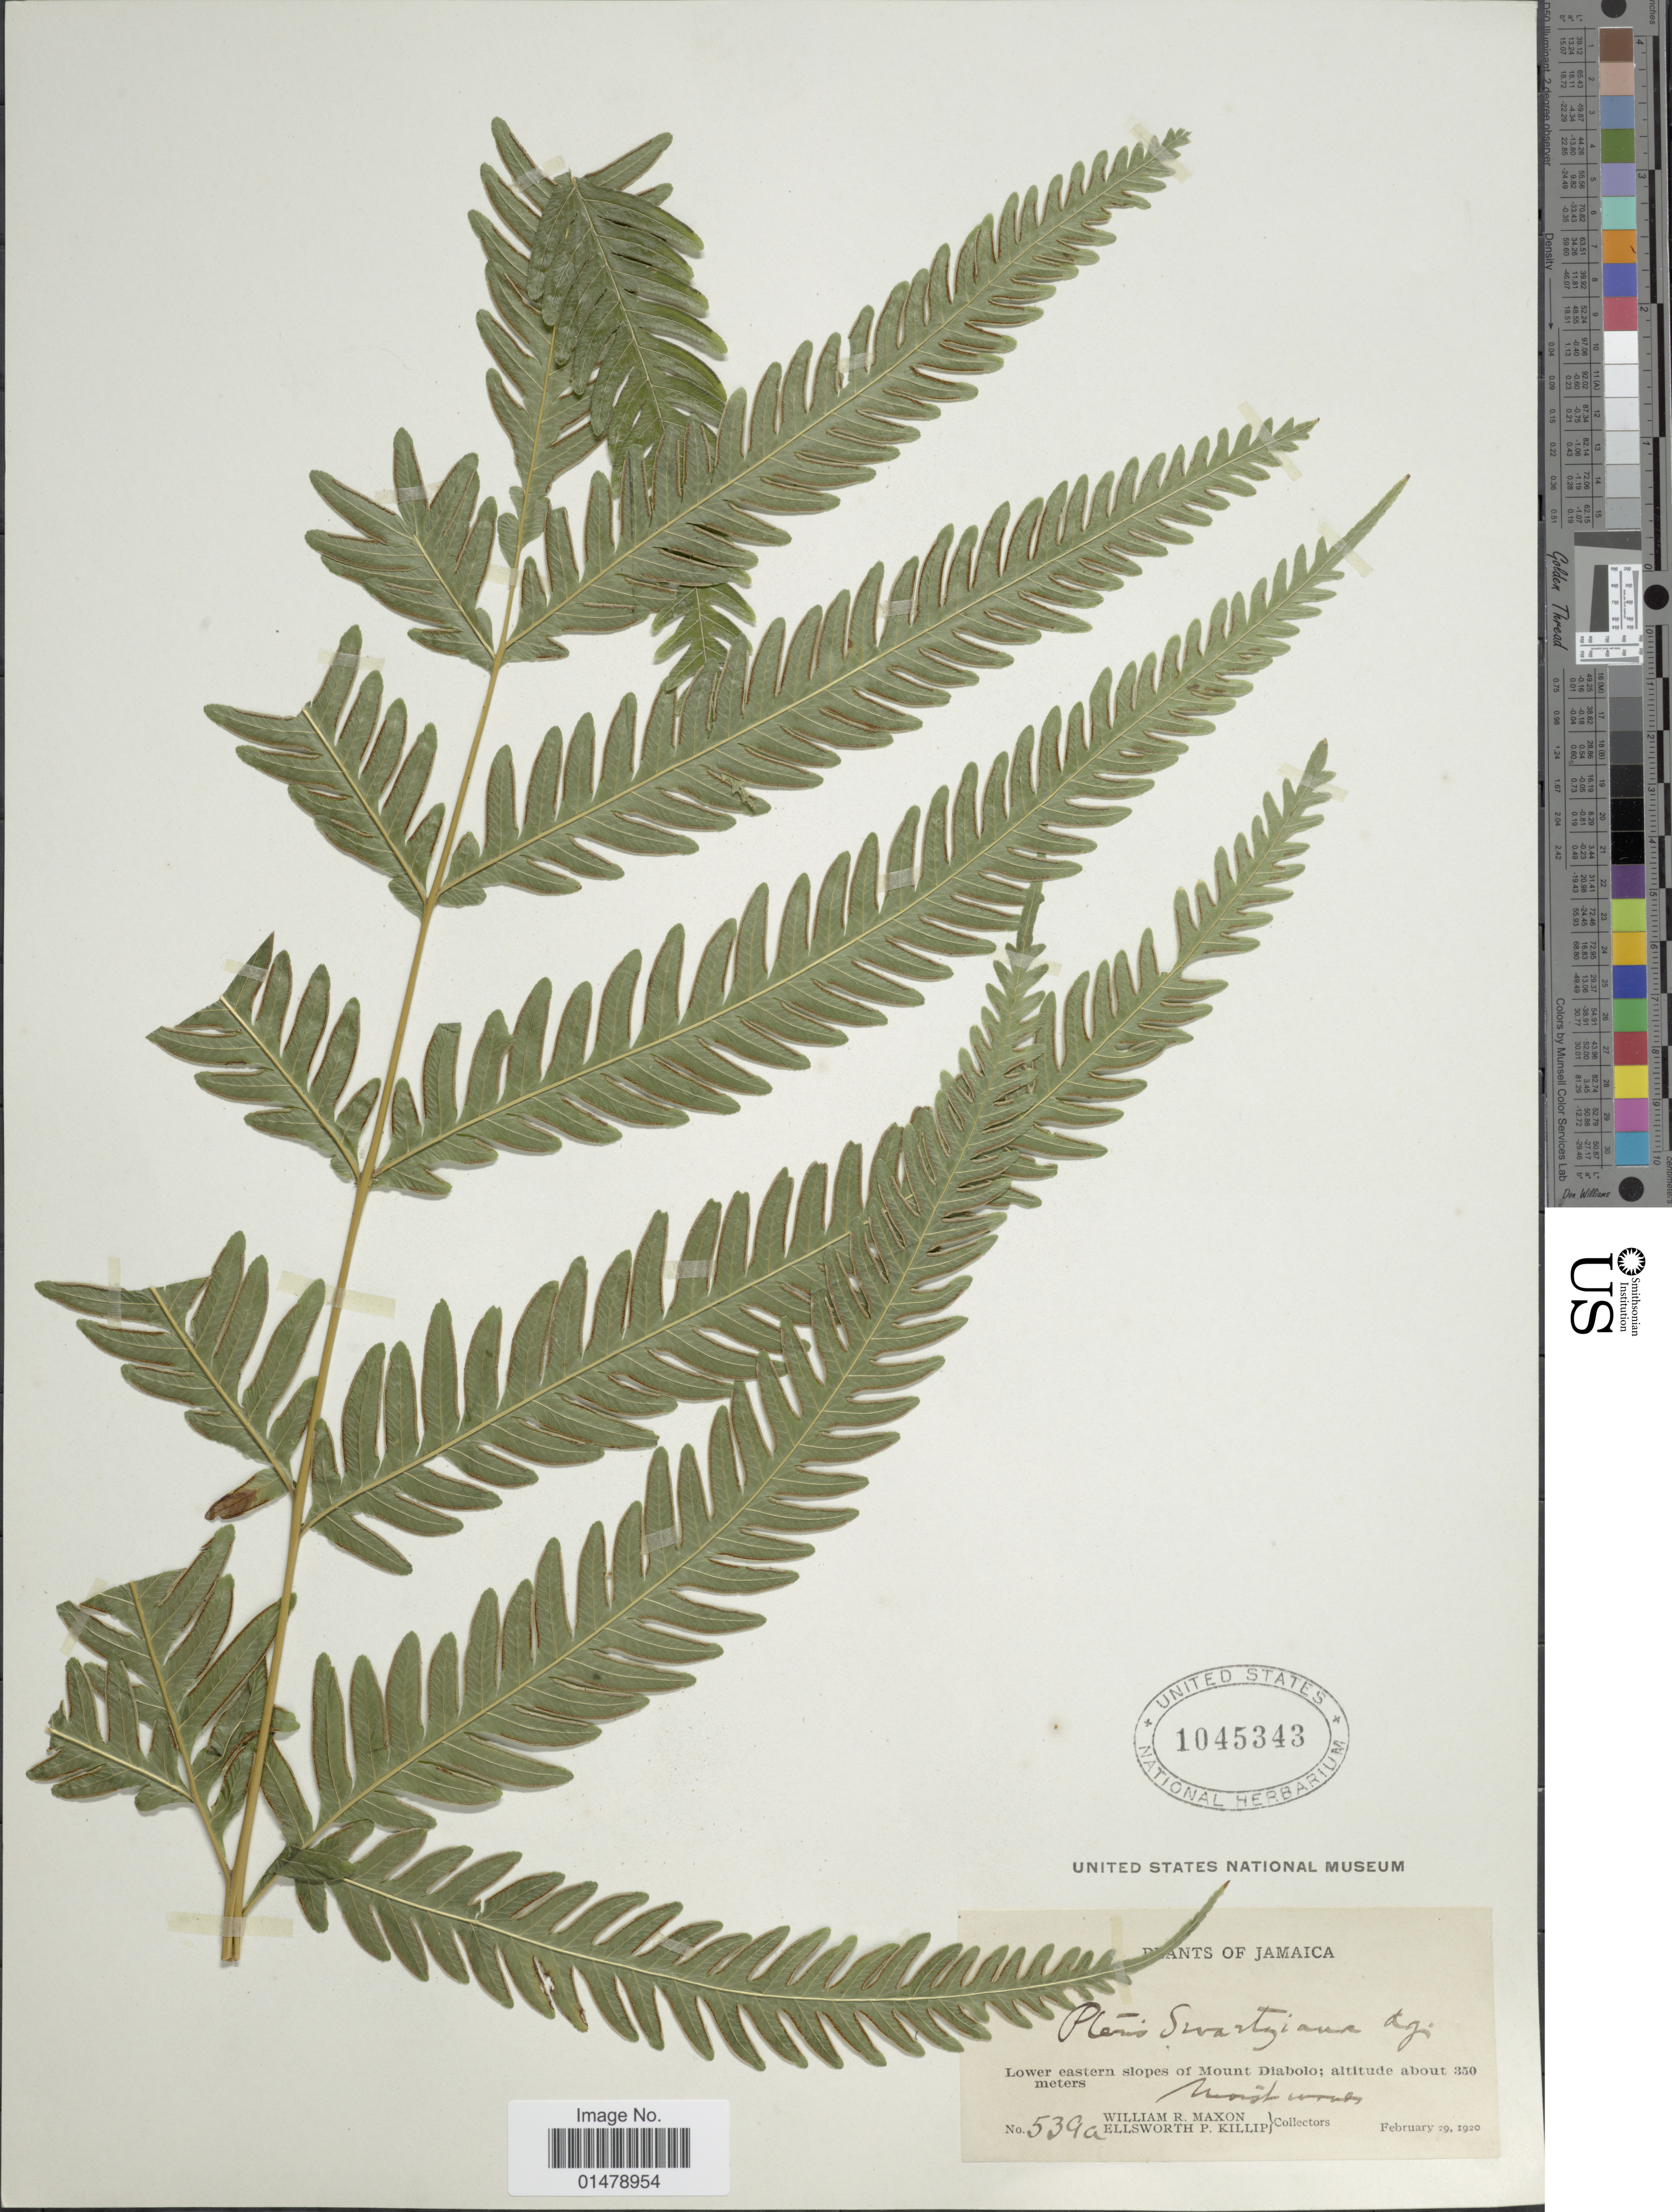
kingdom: Plantae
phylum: Tracheophyta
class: Polypodiopsida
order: Polypodiales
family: Pteridaceae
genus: Pteris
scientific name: Pteris swartziana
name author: J. Agardh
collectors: W. R. Maxon & E. P. Killip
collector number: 539a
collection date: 1920-02-29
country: Jamaica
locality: Lower eastern slopes of Mount Diabolo.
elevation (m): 350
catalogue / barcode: US 1045343